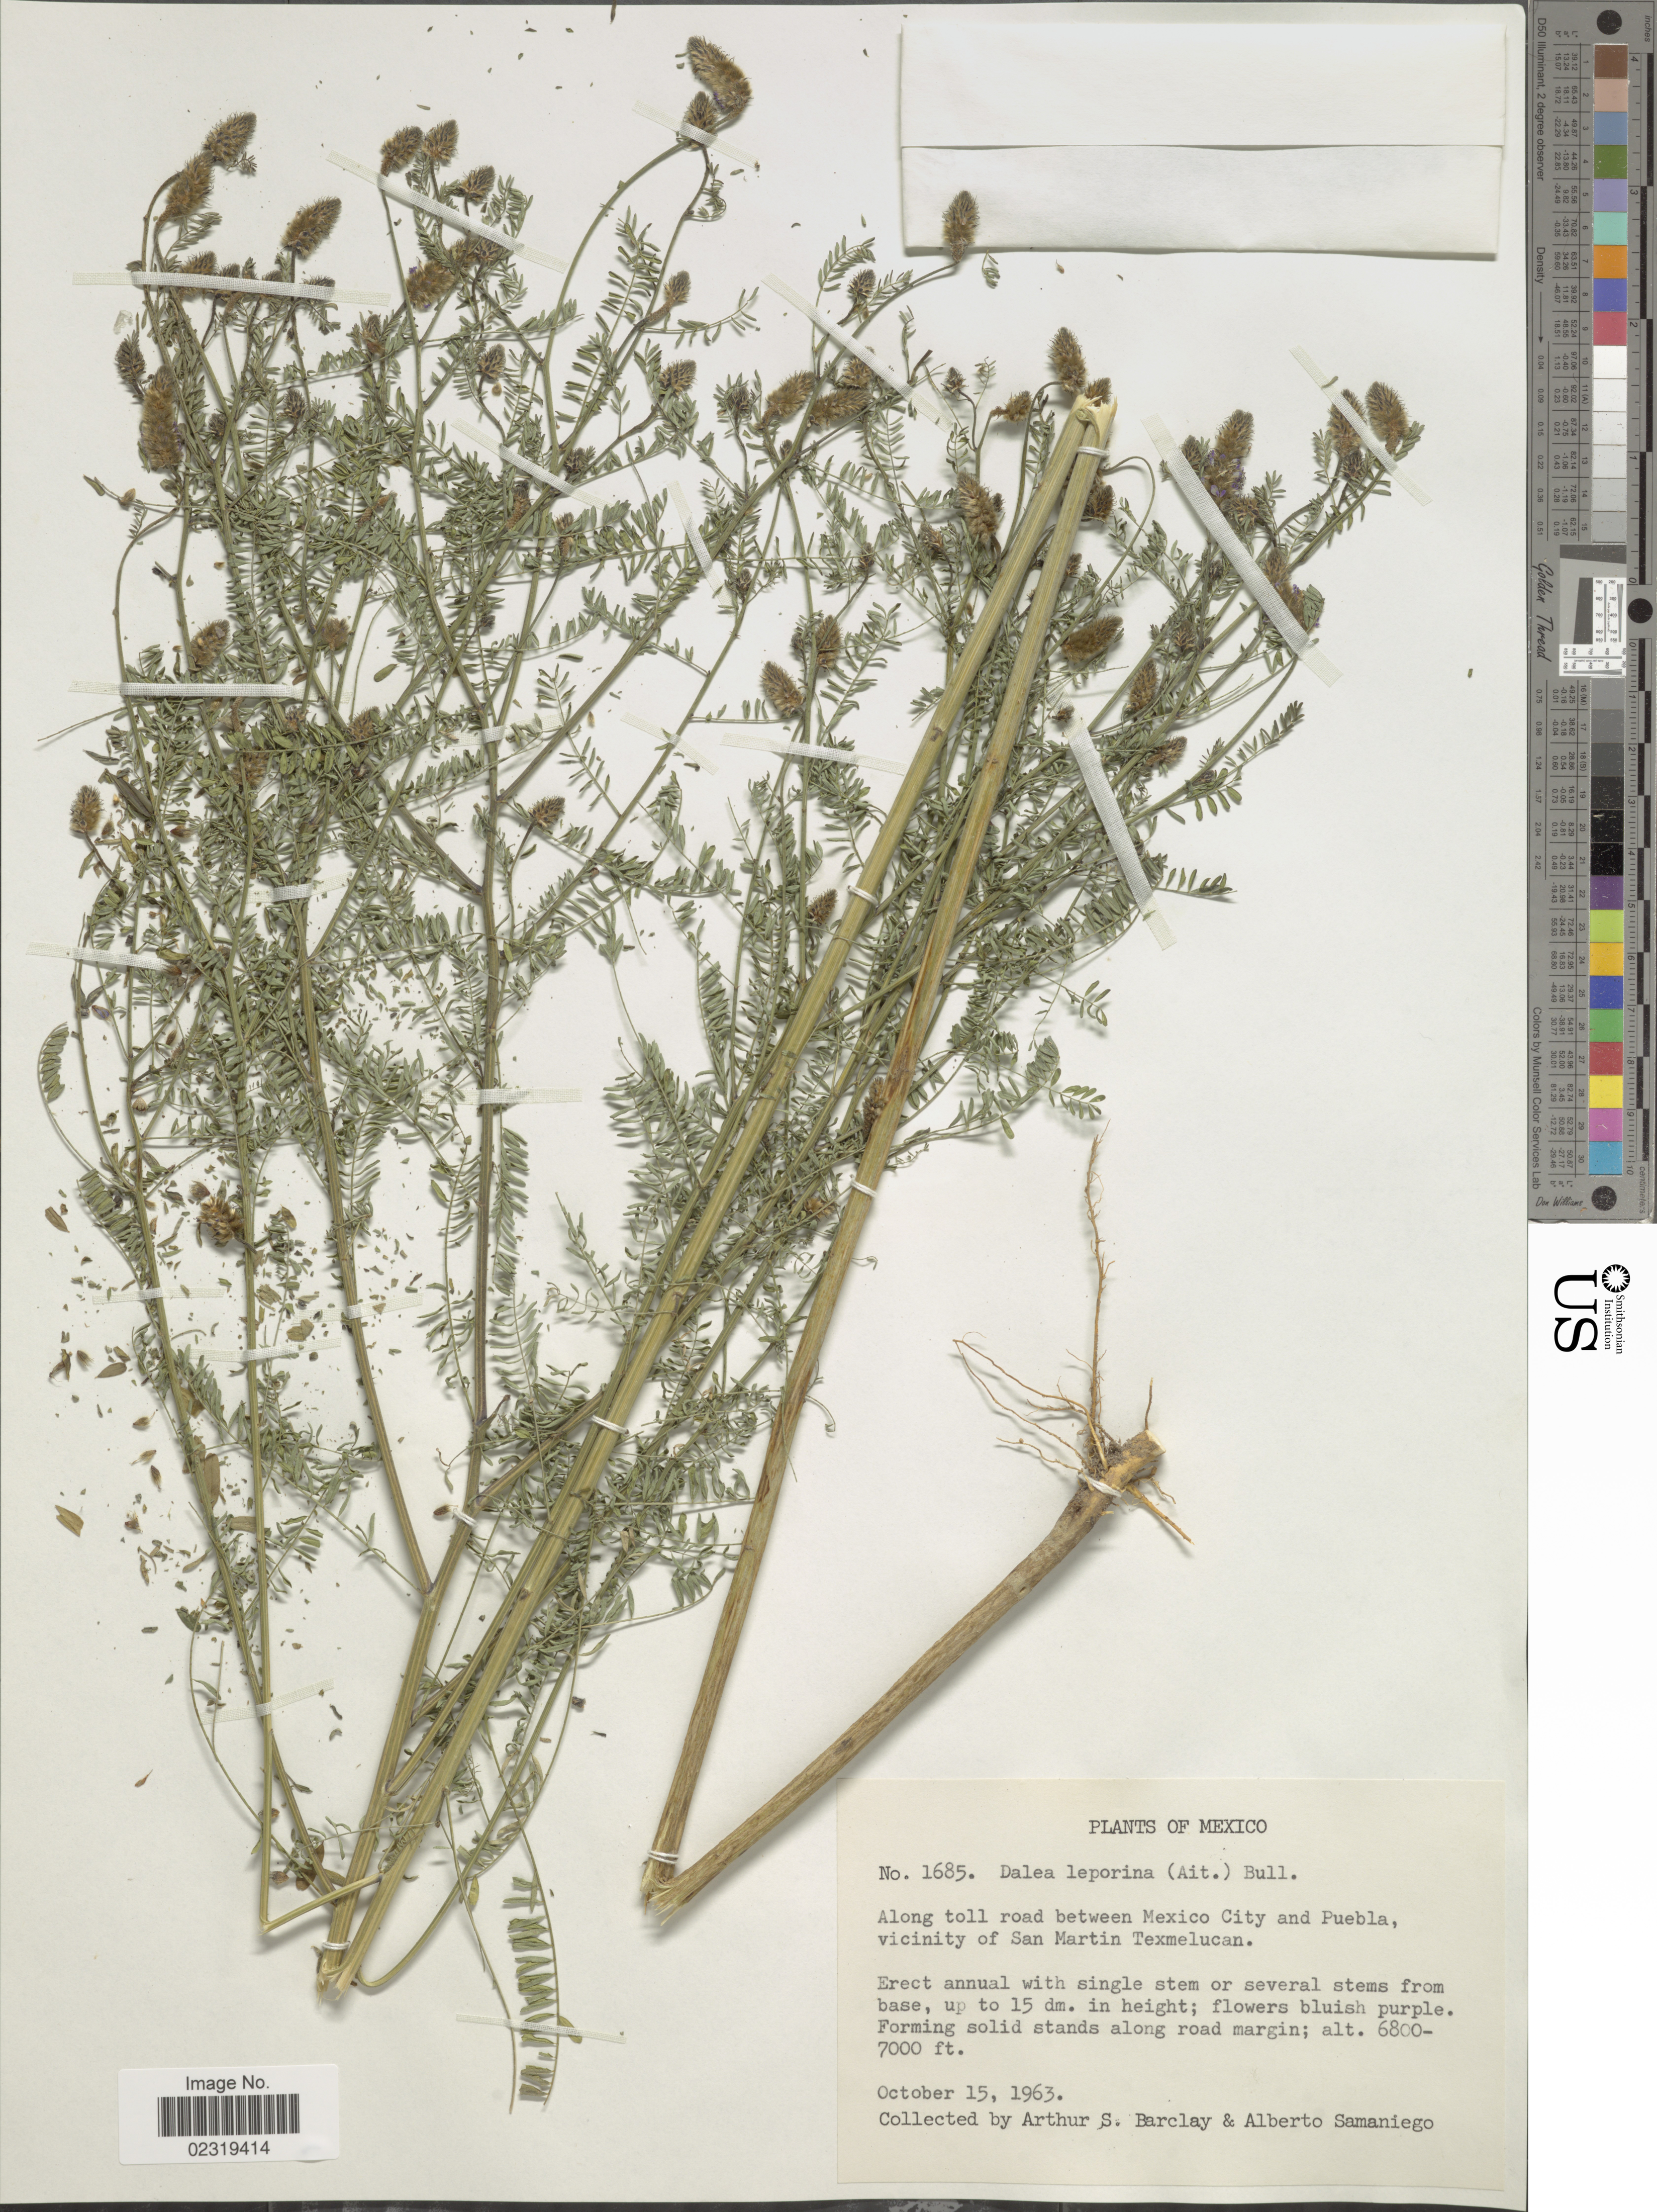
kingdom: Plantae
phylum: Tracheophyta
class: Magnoliopsida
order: Fabales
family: Fabaceae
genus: Dalea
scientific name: Dalea leporina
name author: (Aiton) Bullock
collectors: A. S. Barclay & A. Samaniego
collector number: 1685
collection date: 1963-10-15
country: Mexico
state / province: Puebla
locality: Along toll road between Mexico City and Puebla, vicinity of San Martin Texmelucan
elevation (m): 2073